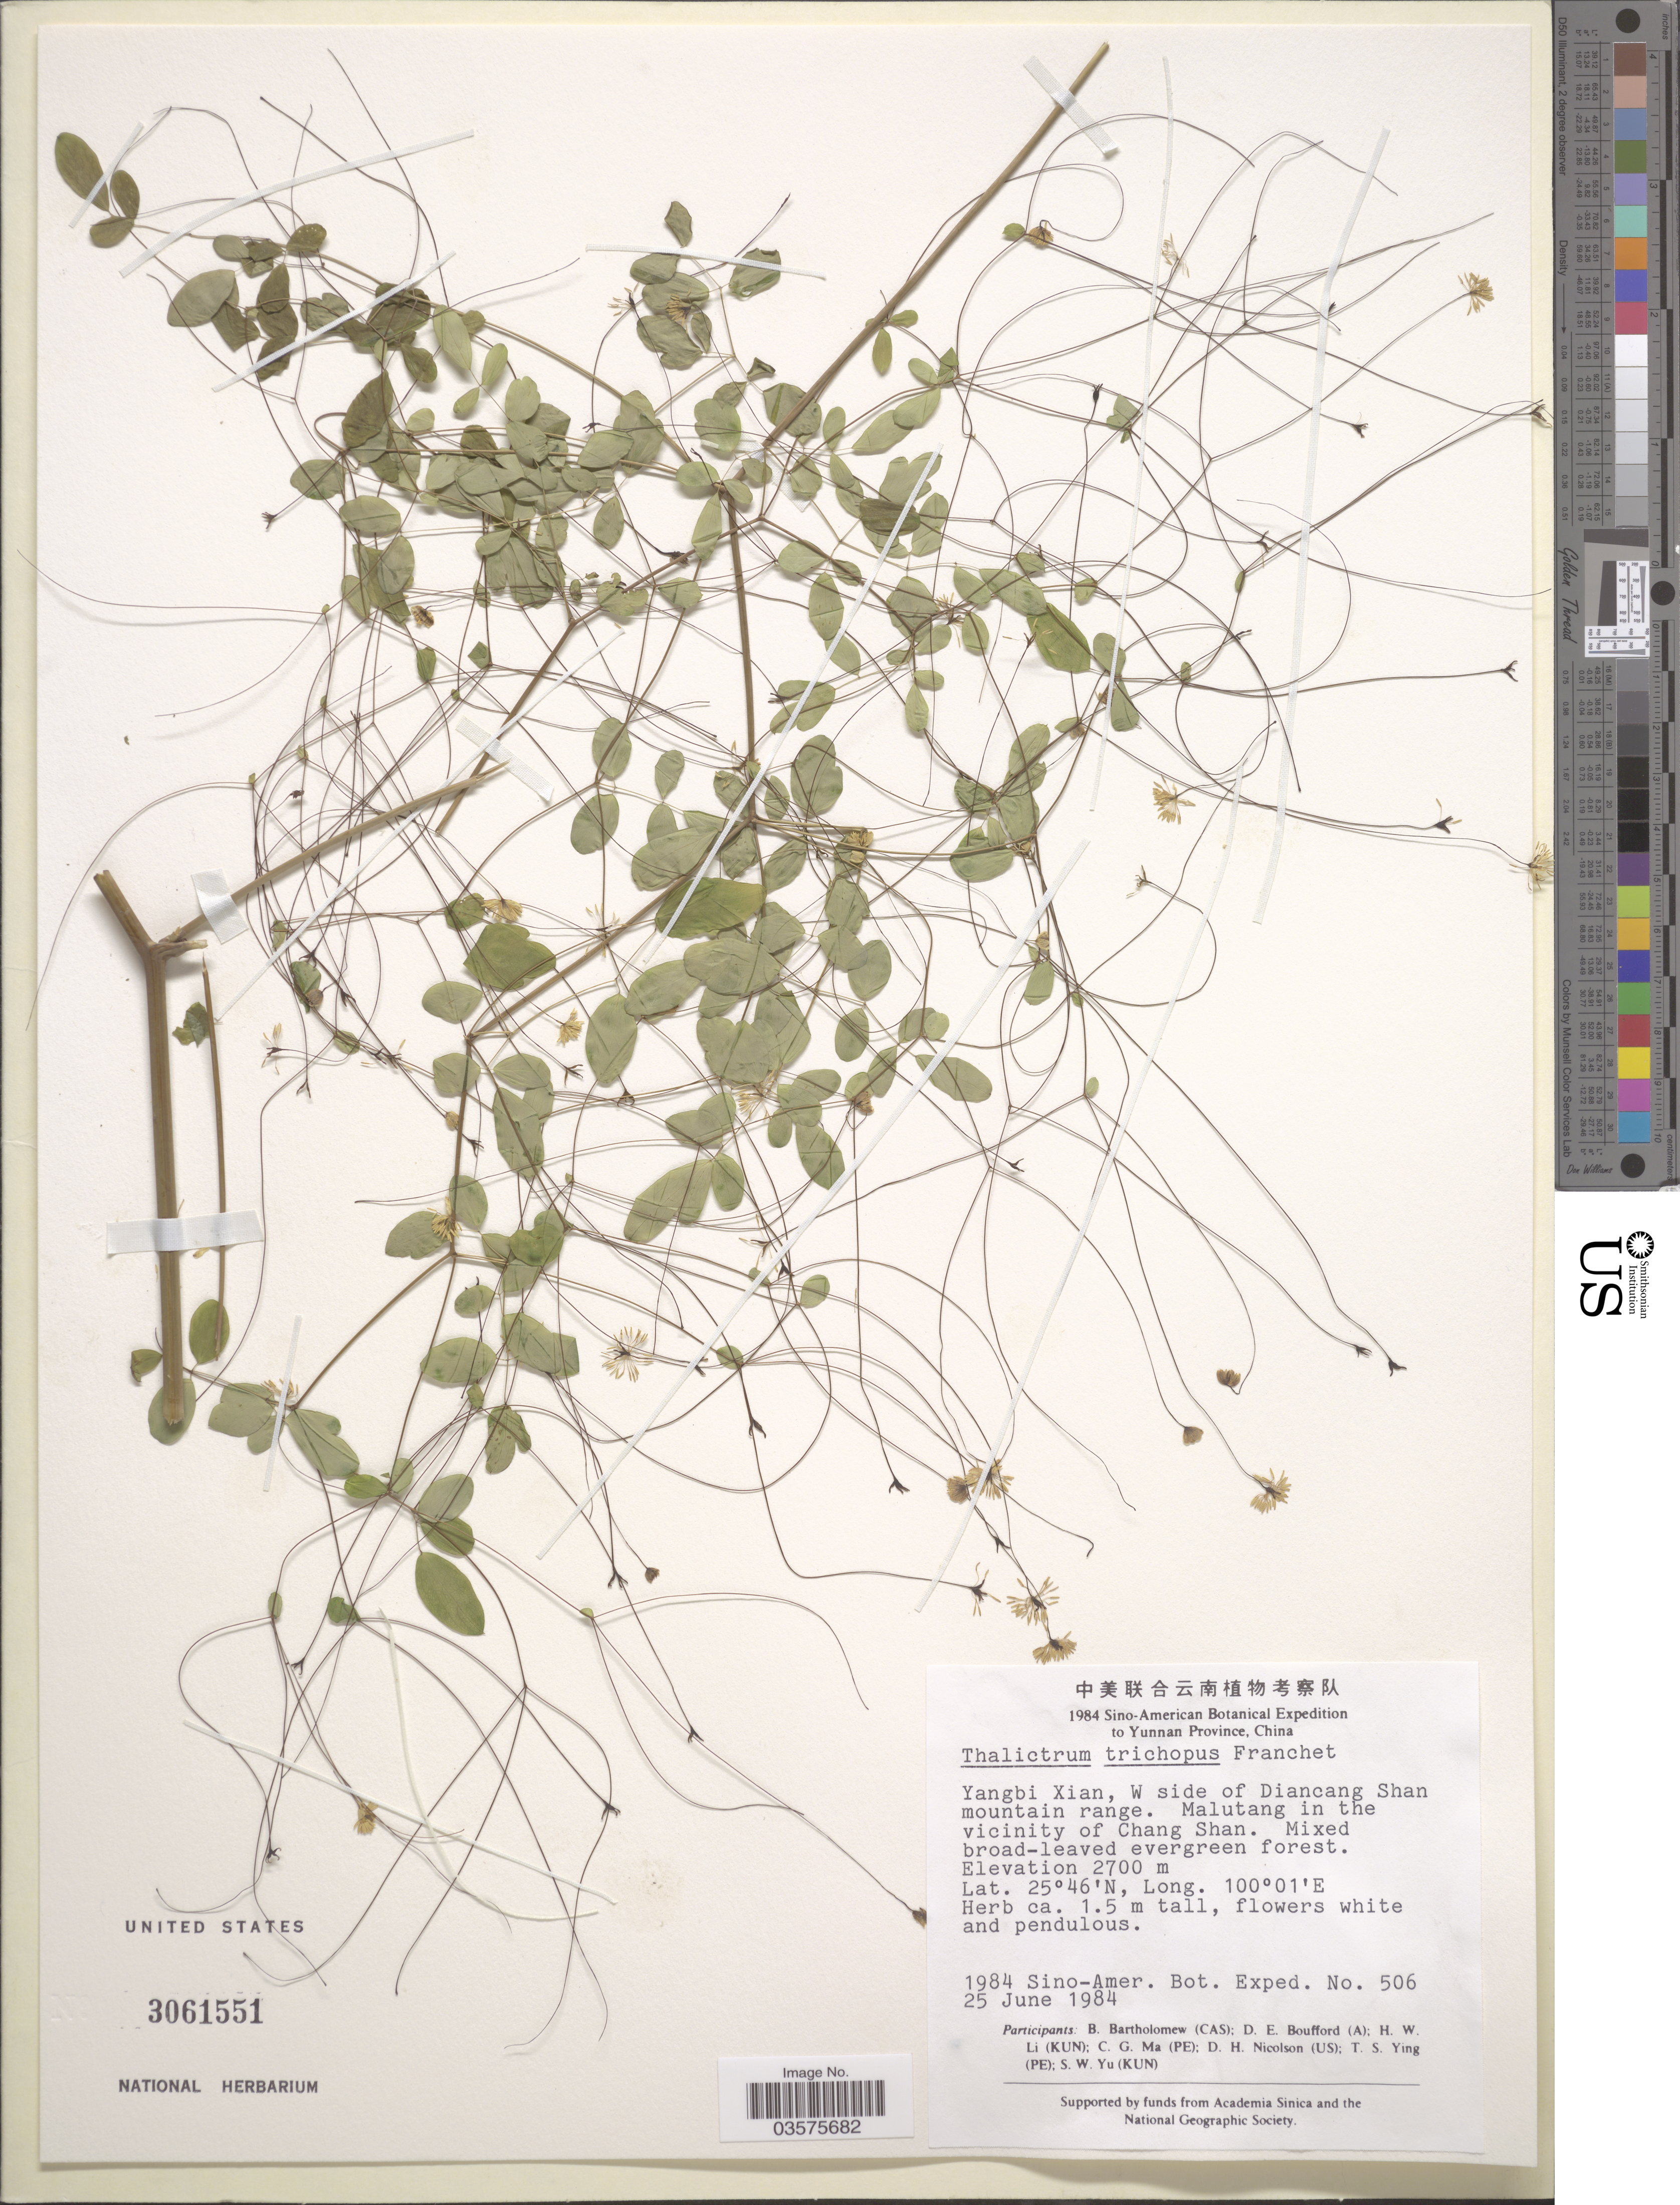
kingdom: Plantae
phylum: Tracheophyta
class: Magnoliopsida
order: Ranunculales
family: Ranunculaceae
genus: Thalictrum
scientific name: Thalictrum trichopus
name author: Franch.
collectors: Sino-Amer. Bot. Exped. 1984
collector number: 506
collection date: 1984-06-25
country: China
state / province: Yunnan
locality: Yangbi Xian, W side of Diancang Shan mountain range. Malutang in the vicinity of Chang Shan.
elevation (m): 2700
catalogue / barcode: US 3061551